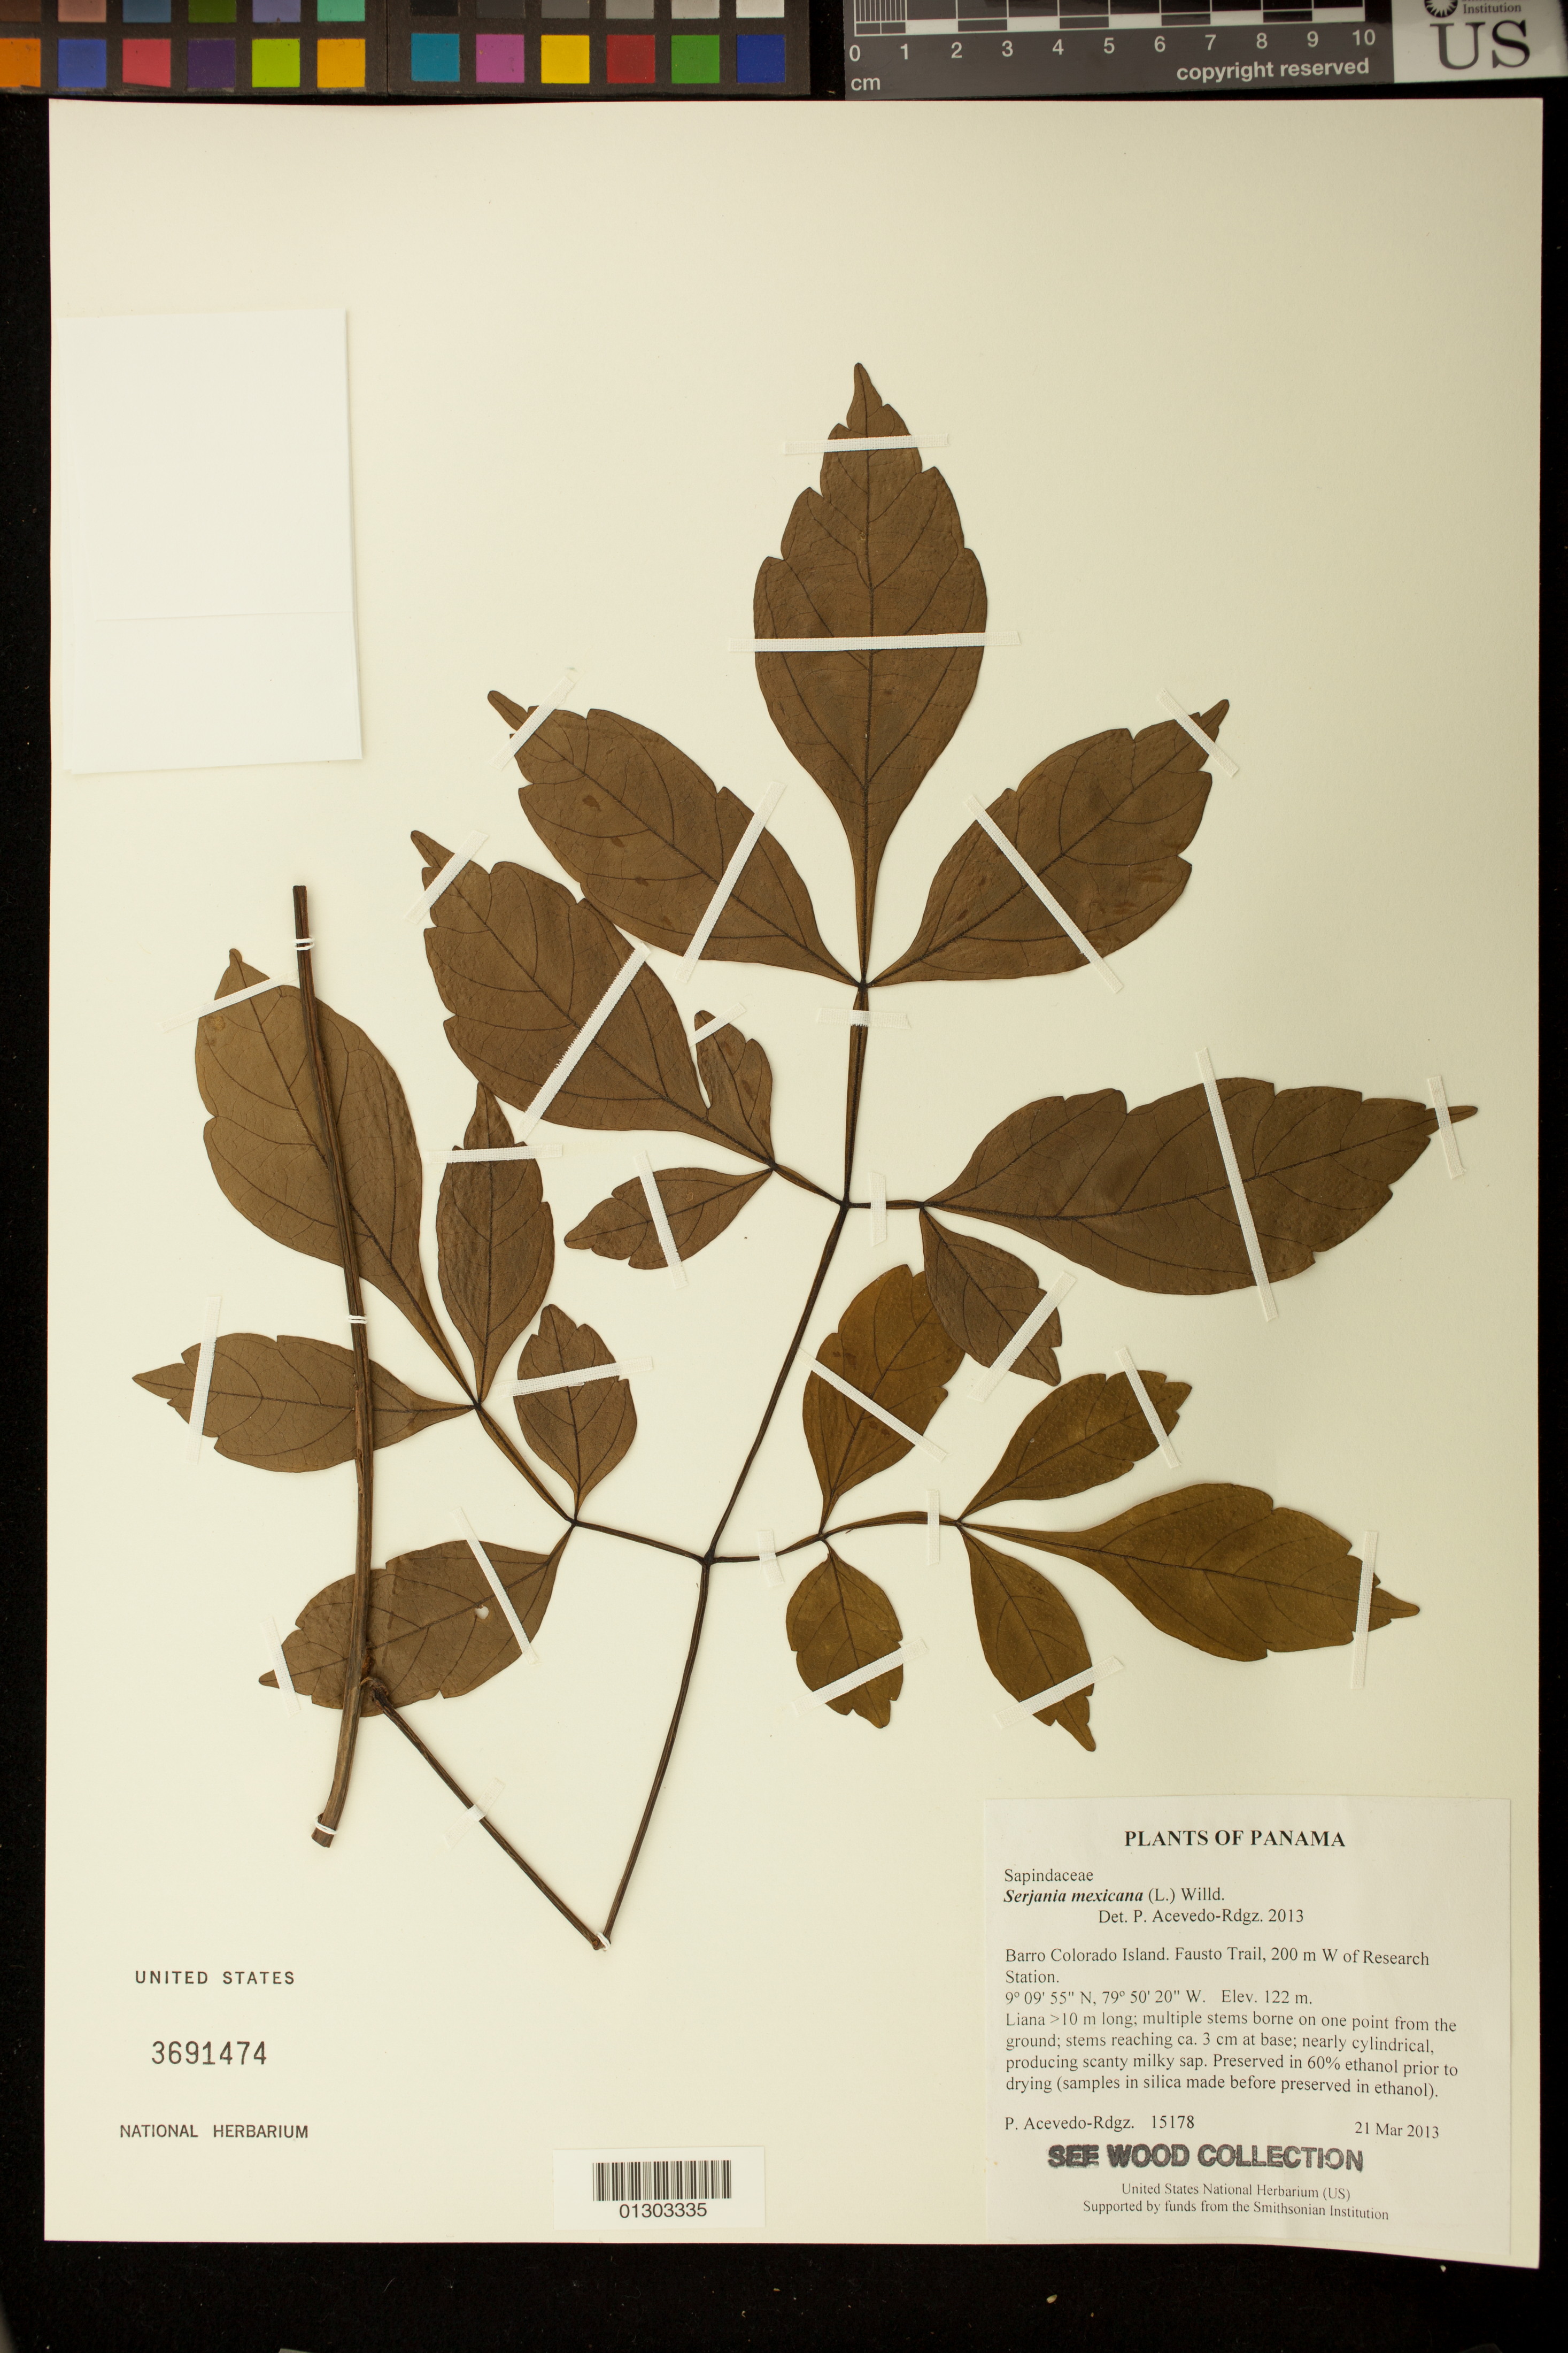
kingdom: Plantae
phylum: Tracheophyta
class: Magnoliopsida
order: Sapindales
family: Sapindaceae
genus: Serjania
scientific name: Serjania mexicana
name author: (L.) Willd.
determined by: Acevedo-Rodríguez, P., (BOT), Smithsonian Institution - National Museum of Natural History (UNITED STATES)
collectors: P. Acevedo-Rodr.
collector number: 15178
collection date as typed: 21 Mar 2013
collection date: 2013-03-21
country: Panama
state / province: Panamá Oeste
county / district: Canal Zone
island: Barro Colorado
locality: Fausto Trail, 200 m W of Research Station.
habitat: Forest along trail.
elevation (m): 122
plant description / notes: SEE WOOD COLLECTION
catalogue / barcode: US 3691474